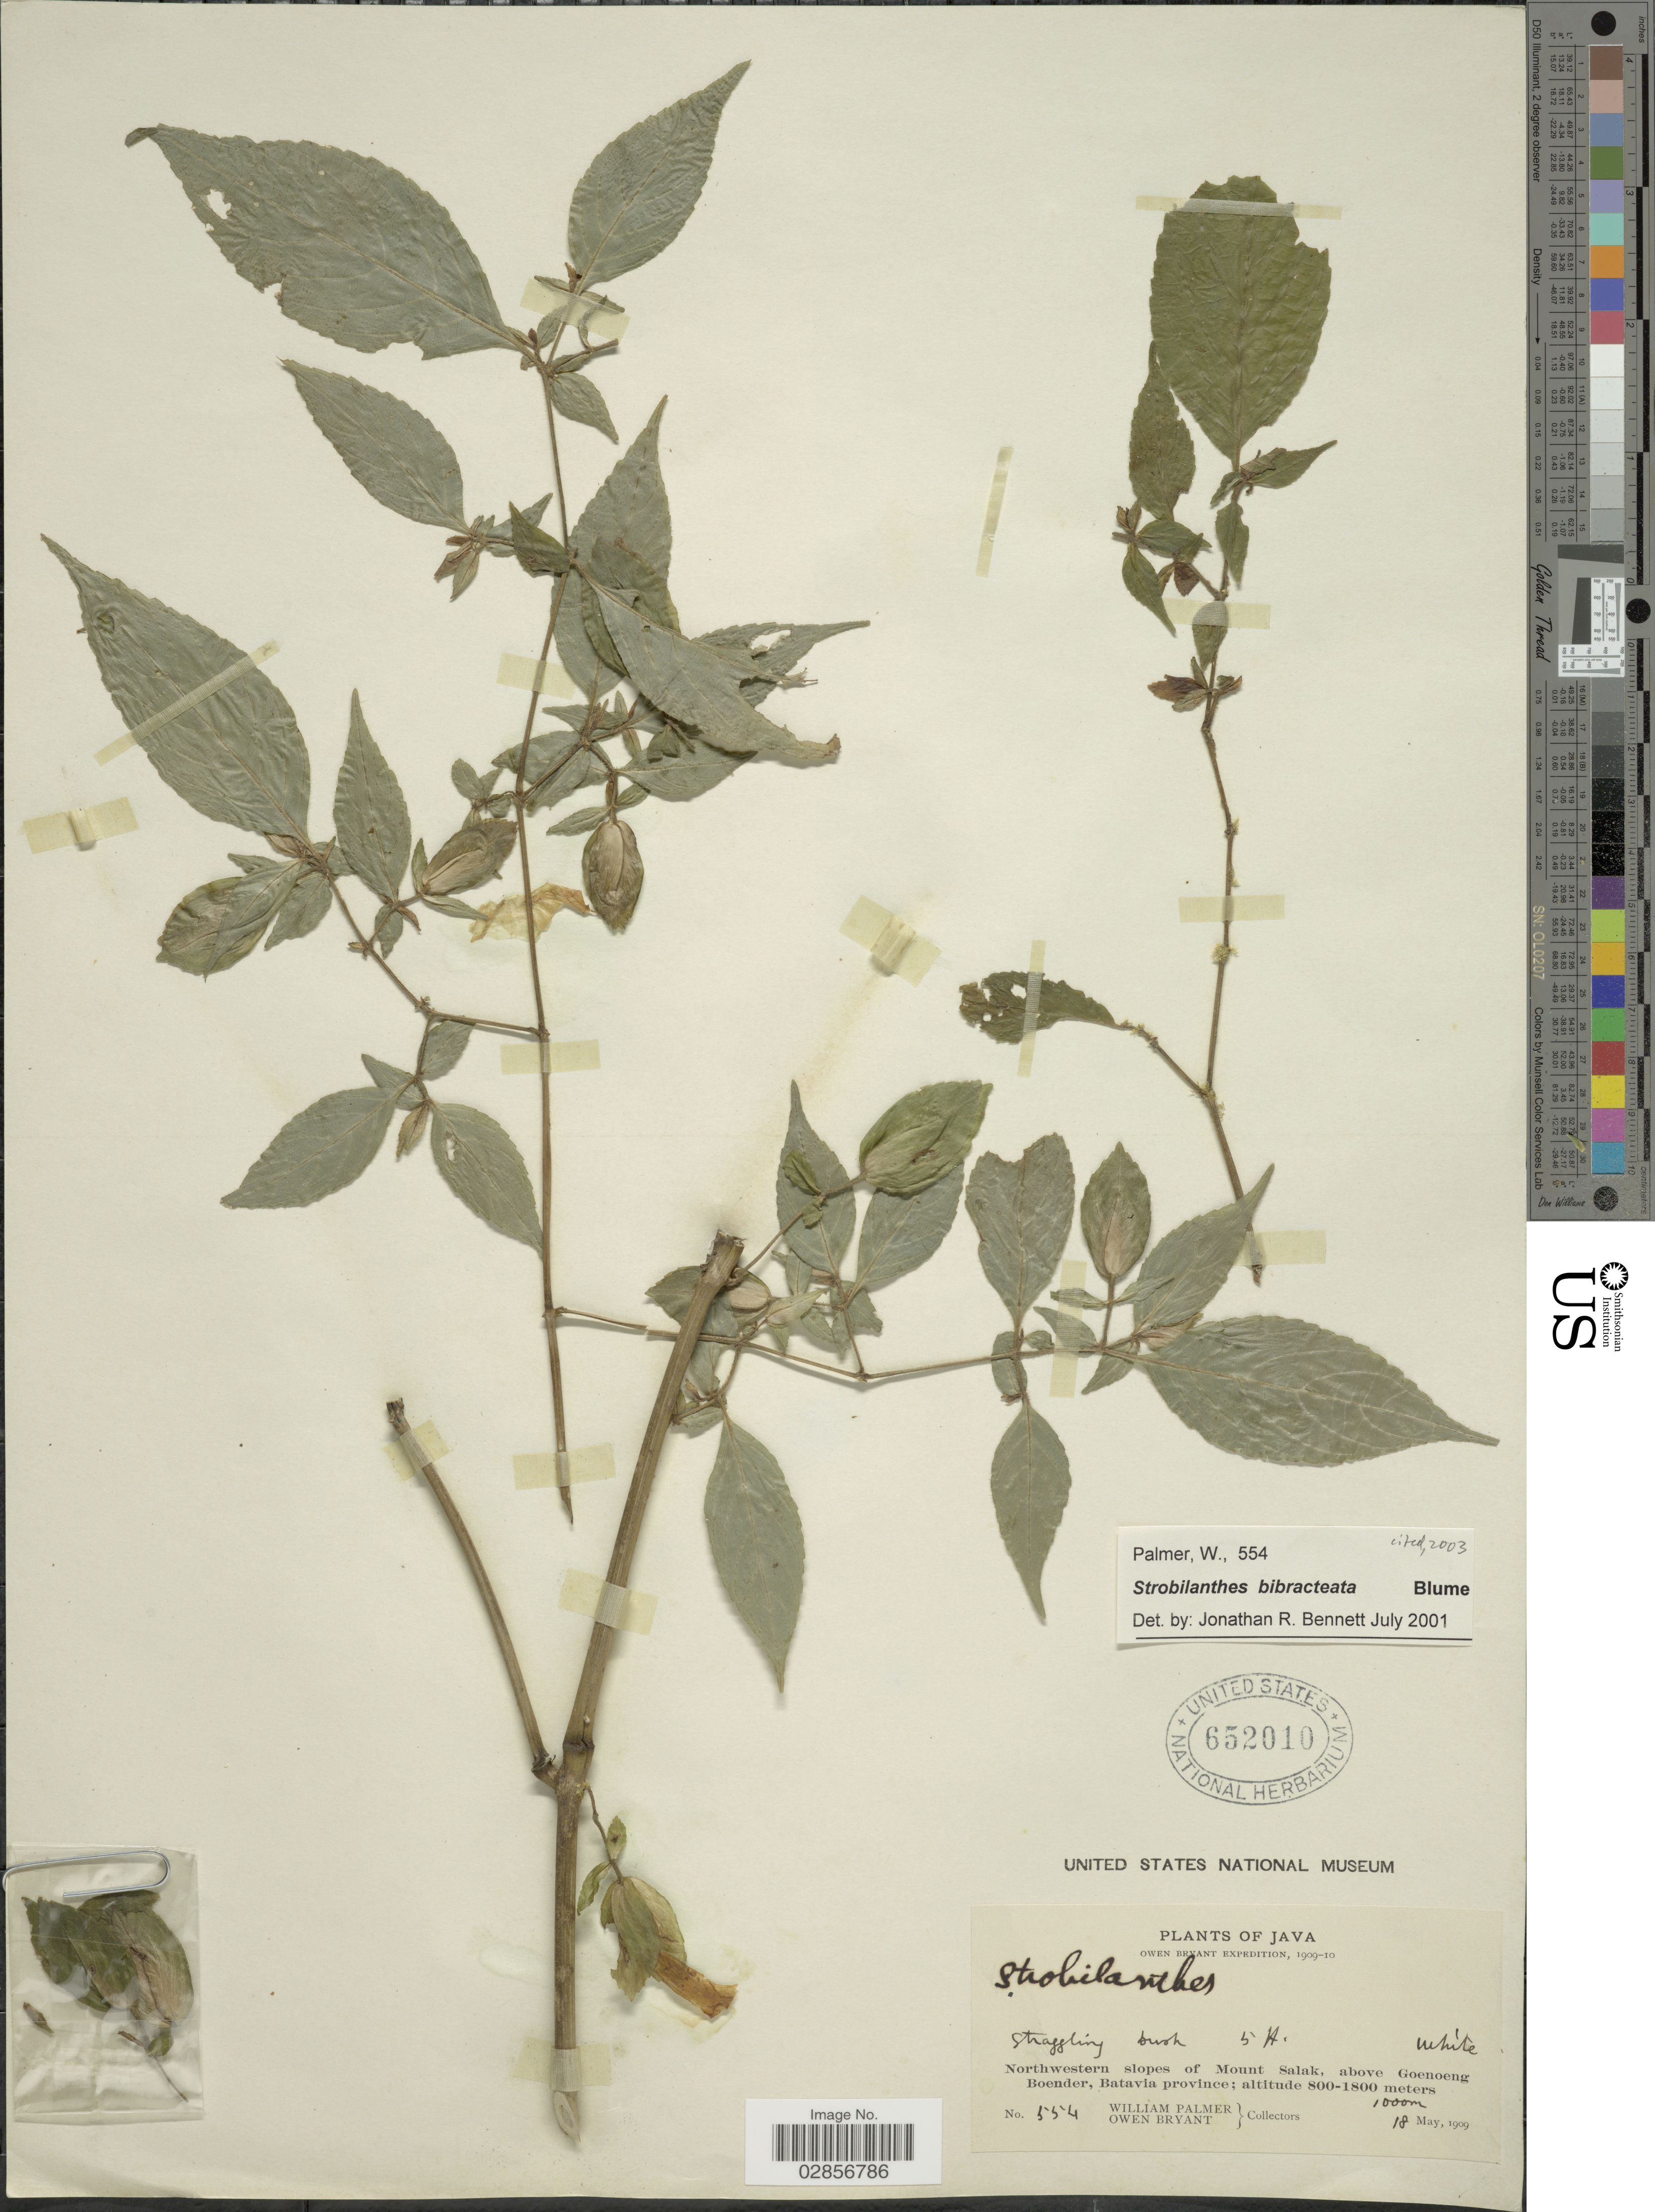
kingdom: Plantae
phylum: Tracheophyta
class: Magnoliopsida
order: Lamiales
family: Acanthaceae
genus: Strobilanthes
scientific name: Strobilanthes bibracteata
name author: Blume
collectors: W. Palmer & O. Bryant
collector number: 554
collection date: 1909-05-18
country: Indonesia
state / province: Java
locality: Northwestern slopes of Mount Salak, above Goenoeng Boender, Batavia province.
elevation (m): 1000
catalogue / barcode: US 652010